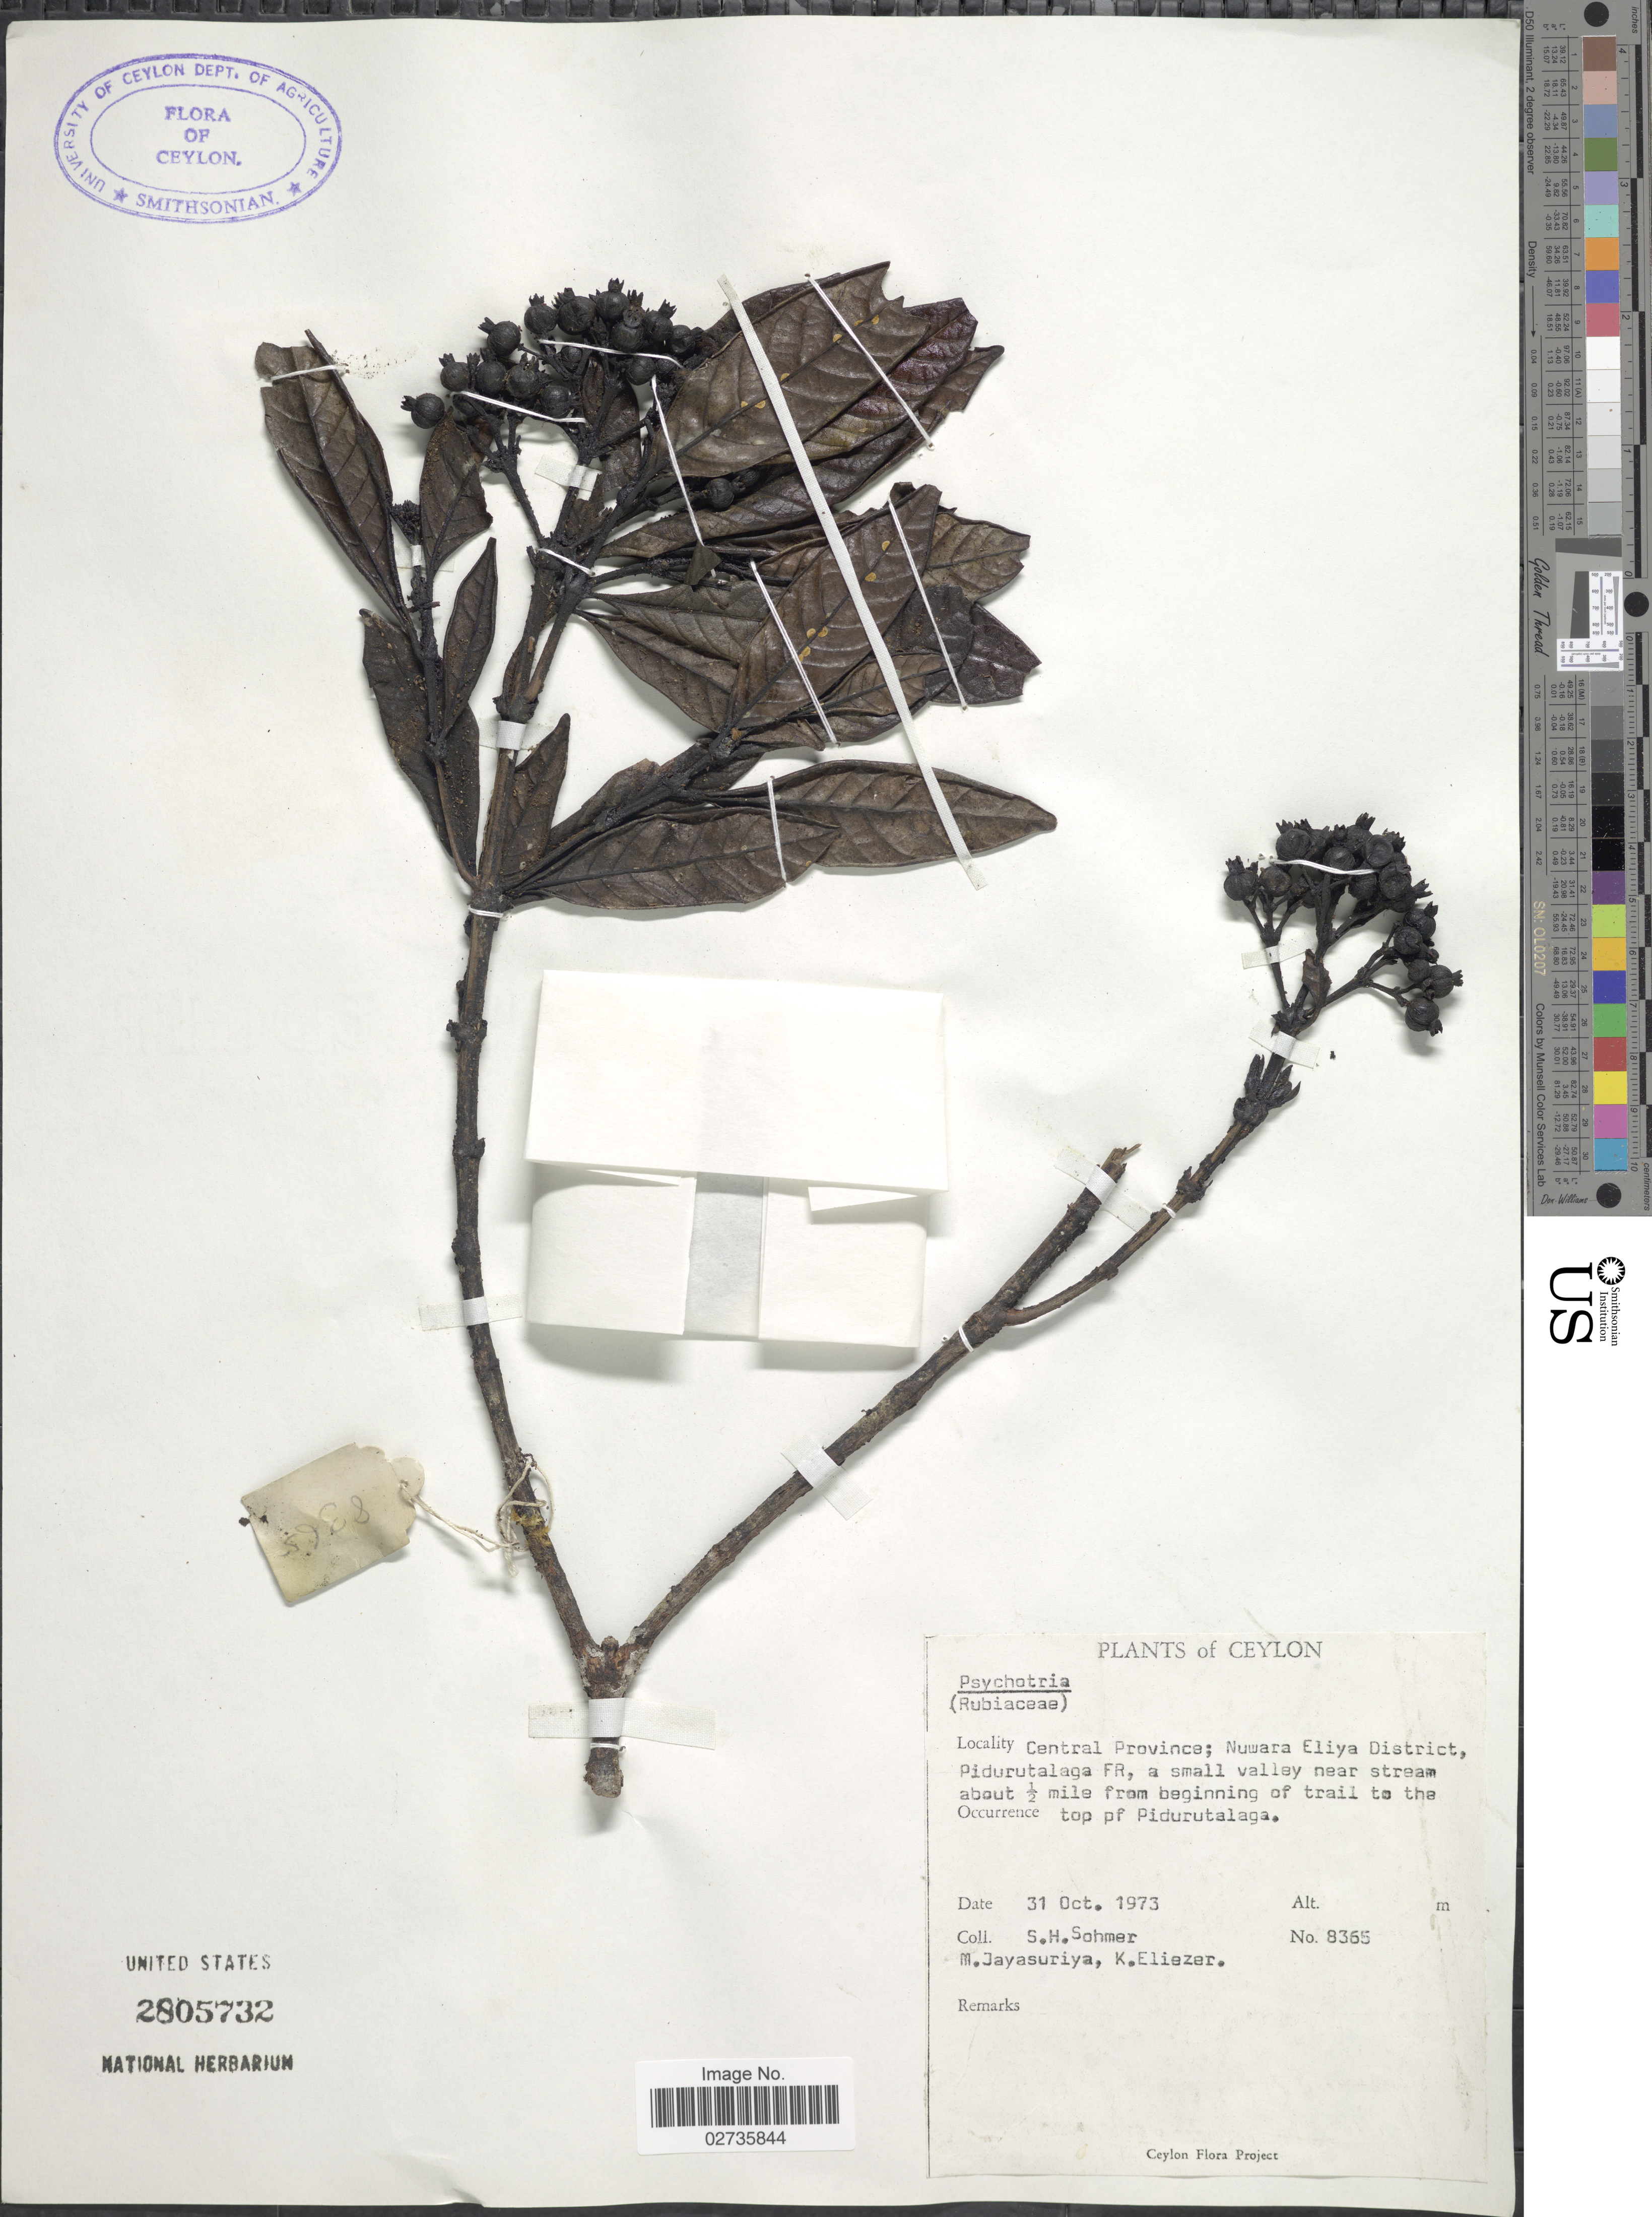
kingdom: Plantae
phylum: Tracheophyta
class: Magnoliopsida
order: Gentianales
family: Rubiaceae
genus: Psychotria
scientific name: Psychotria sp.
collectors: S. H. Sohmer, M. Jayasuriya & K. Eliezer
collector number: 8365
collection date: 1973-10-31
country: Sri Lanka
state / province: Central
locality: Ceylon; Nuwara Eliya District, Pidurutalaga FR, a small valley near stream about ½ mile from beginning of trail to the top of Pidurutalaga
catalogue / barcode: US 2805732